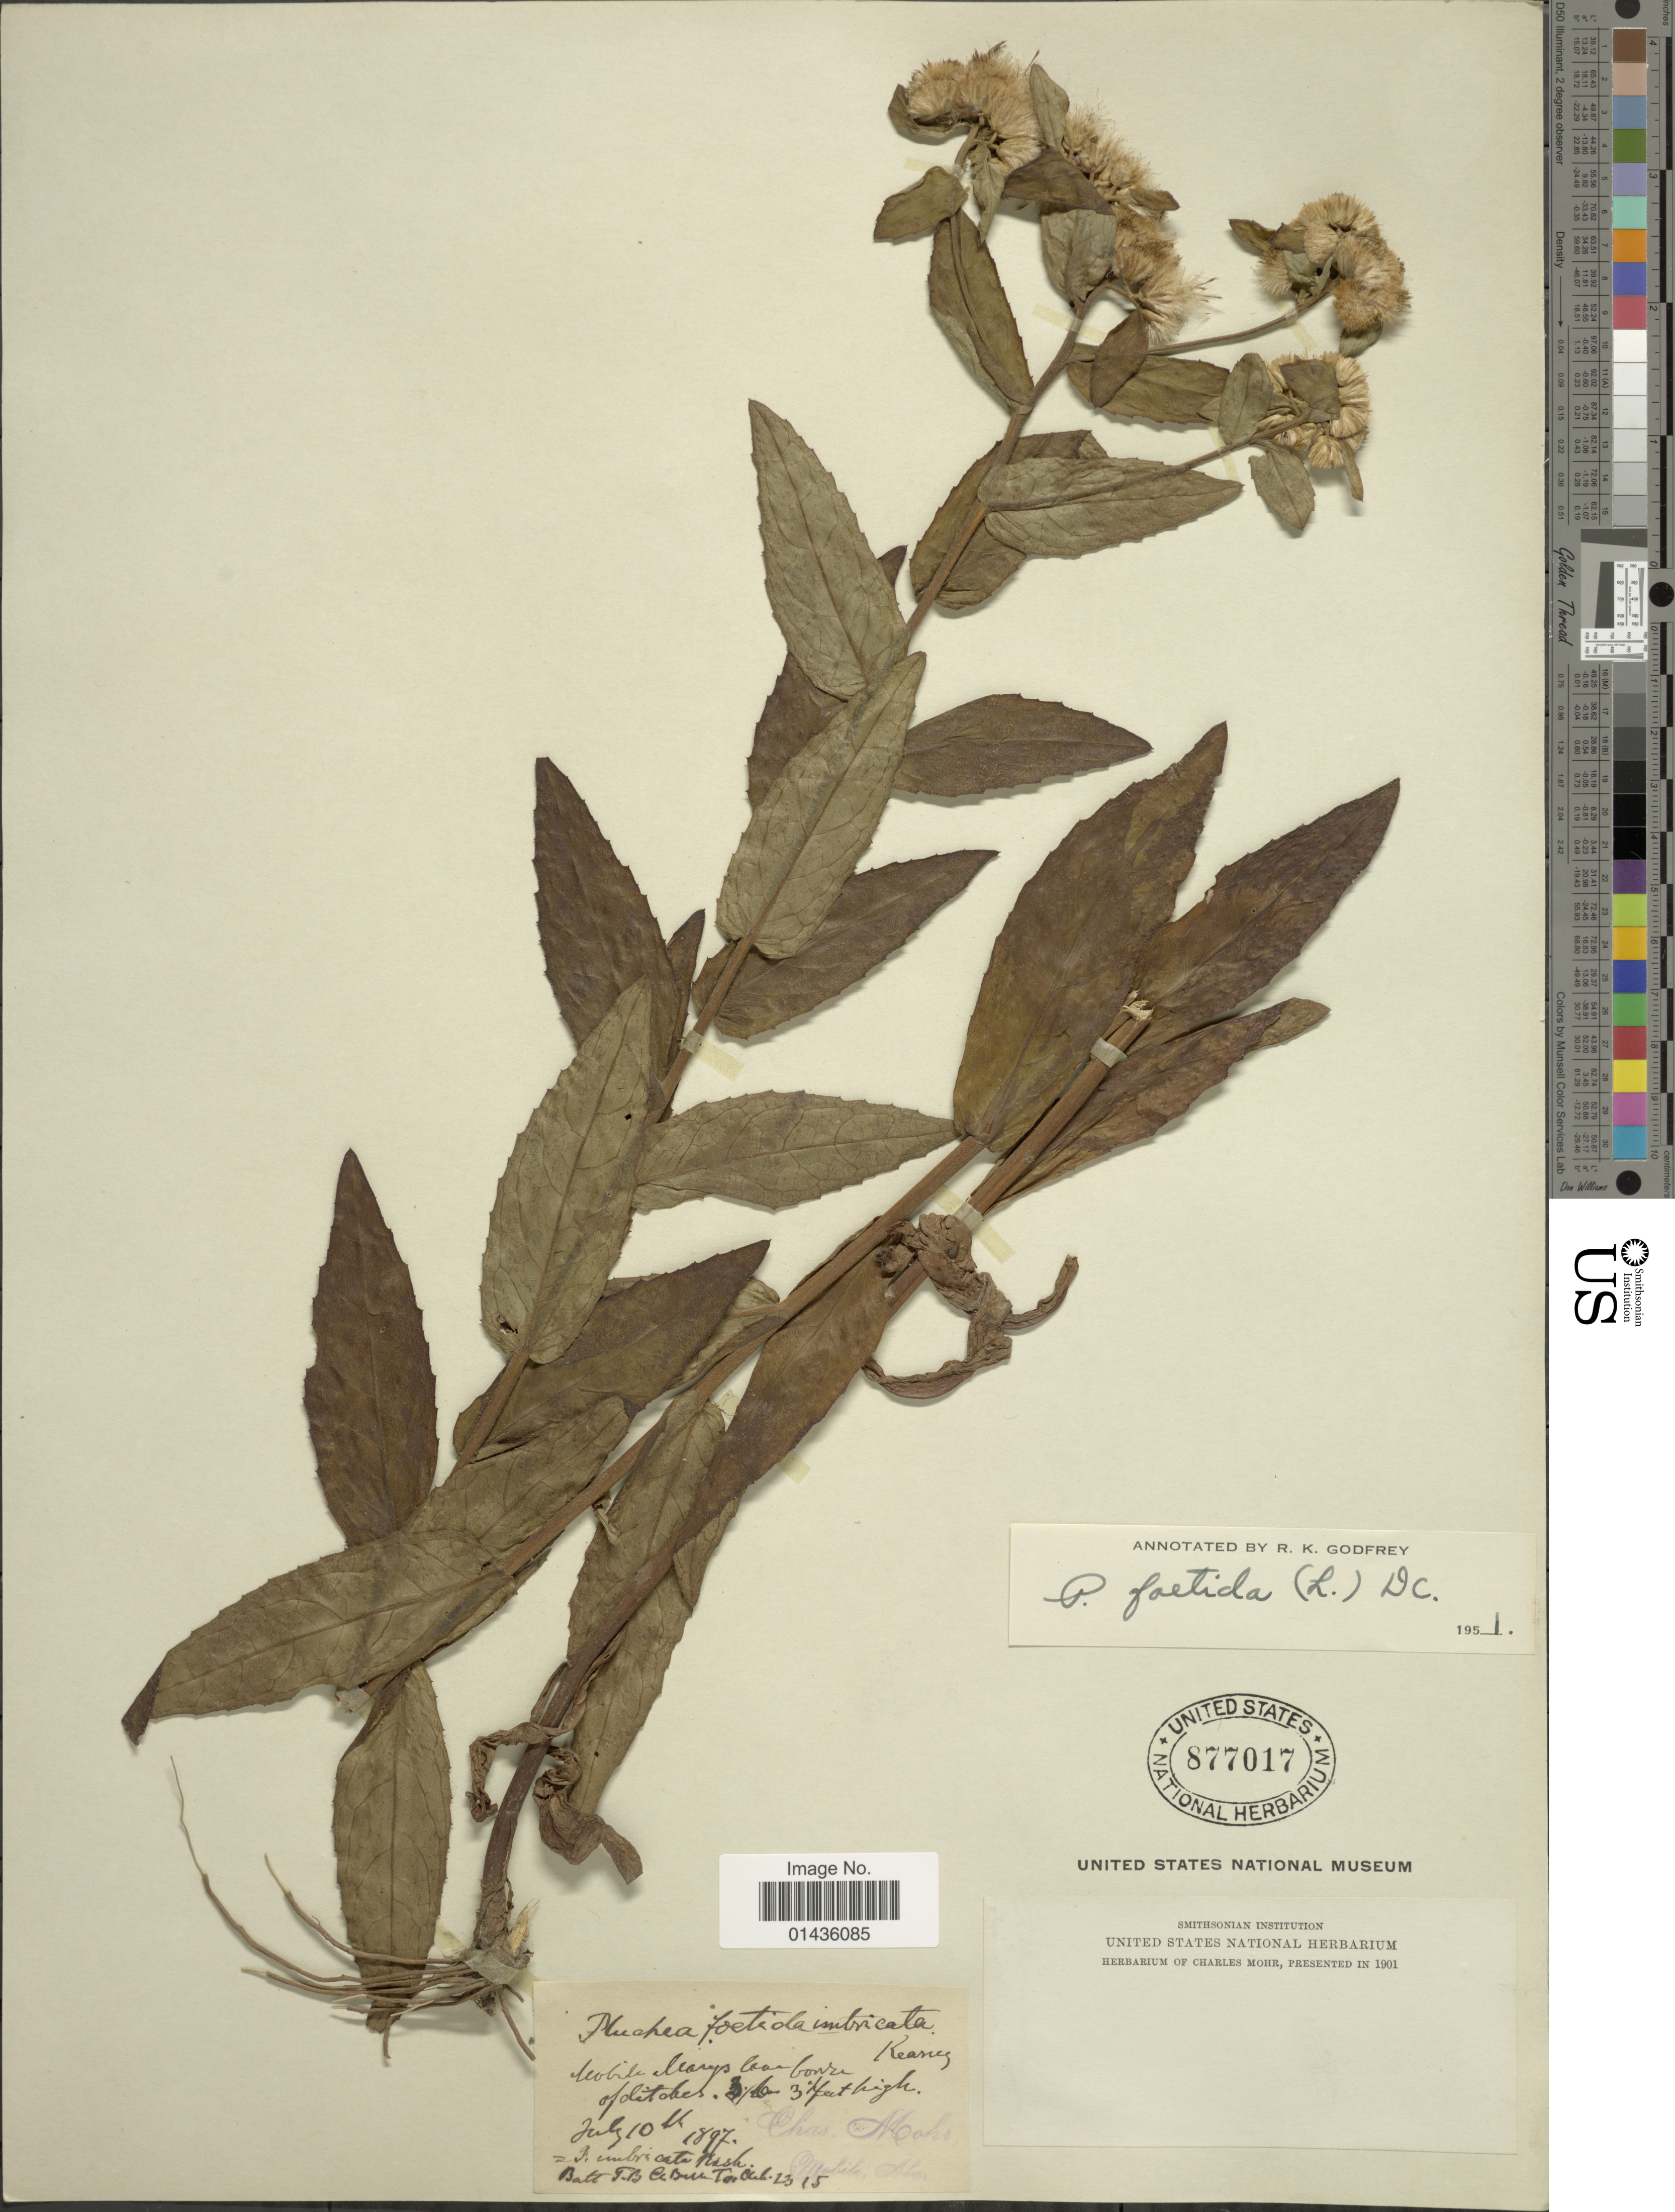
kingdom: Plantae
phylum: Tracheophyta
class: Magnoliopsida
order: Asterales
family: Asteraceae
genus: Pluchea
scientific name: Pluchea foetida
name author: (L.) DC.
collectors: Mohr, C. T. (herbarium)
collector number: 2315?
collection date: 1897-07-10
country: United States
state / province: Alabama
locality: Mobile Ala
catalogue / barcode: US 877017